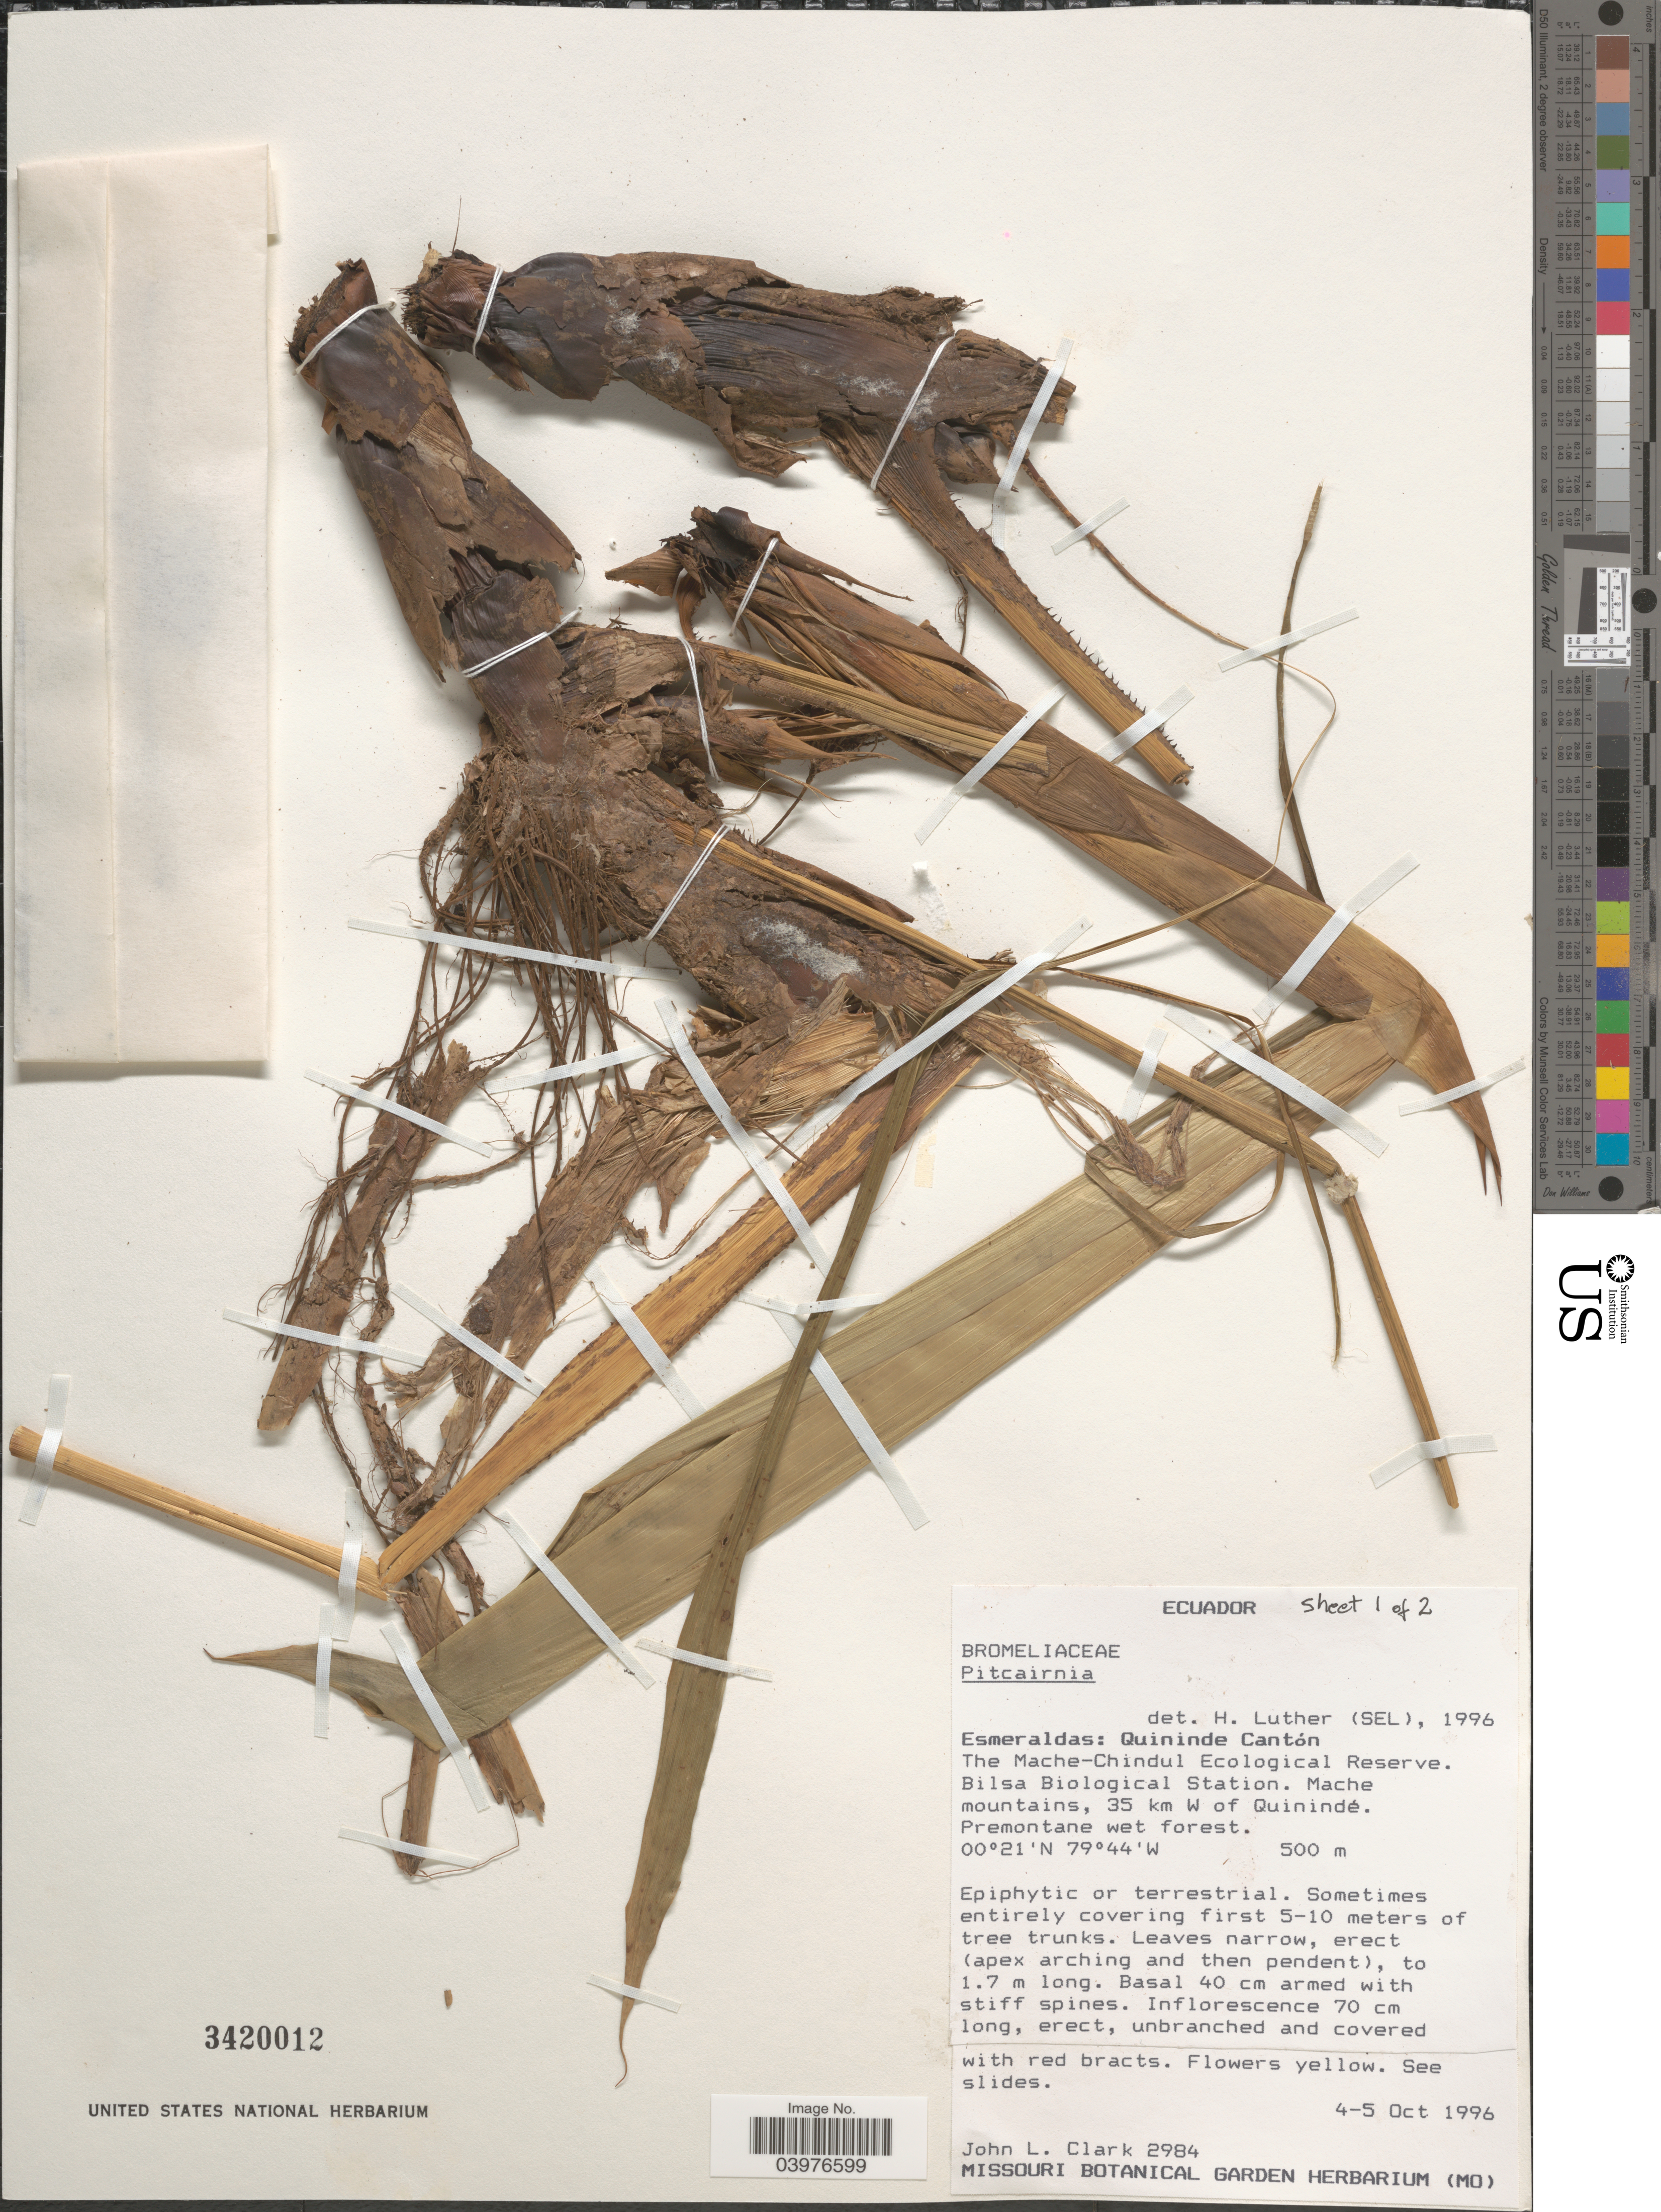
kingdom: Plantae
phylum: Tracheophyta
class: Liliopsida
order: Poales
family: Bromeliaceae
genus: Pitcairnia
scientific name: Pitcairnia sp.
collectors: J. L. Clark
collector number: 2984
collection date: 1996-10-04/1996-10-05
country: Ecuador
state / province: Esmeraldas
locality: Quininde Cantón. The Mache-Chindul Ecological Reserve. Bilsa Biological Station. Mache mountains, 35 km W of Quinindé.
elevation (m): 500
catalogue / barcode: US 3420012